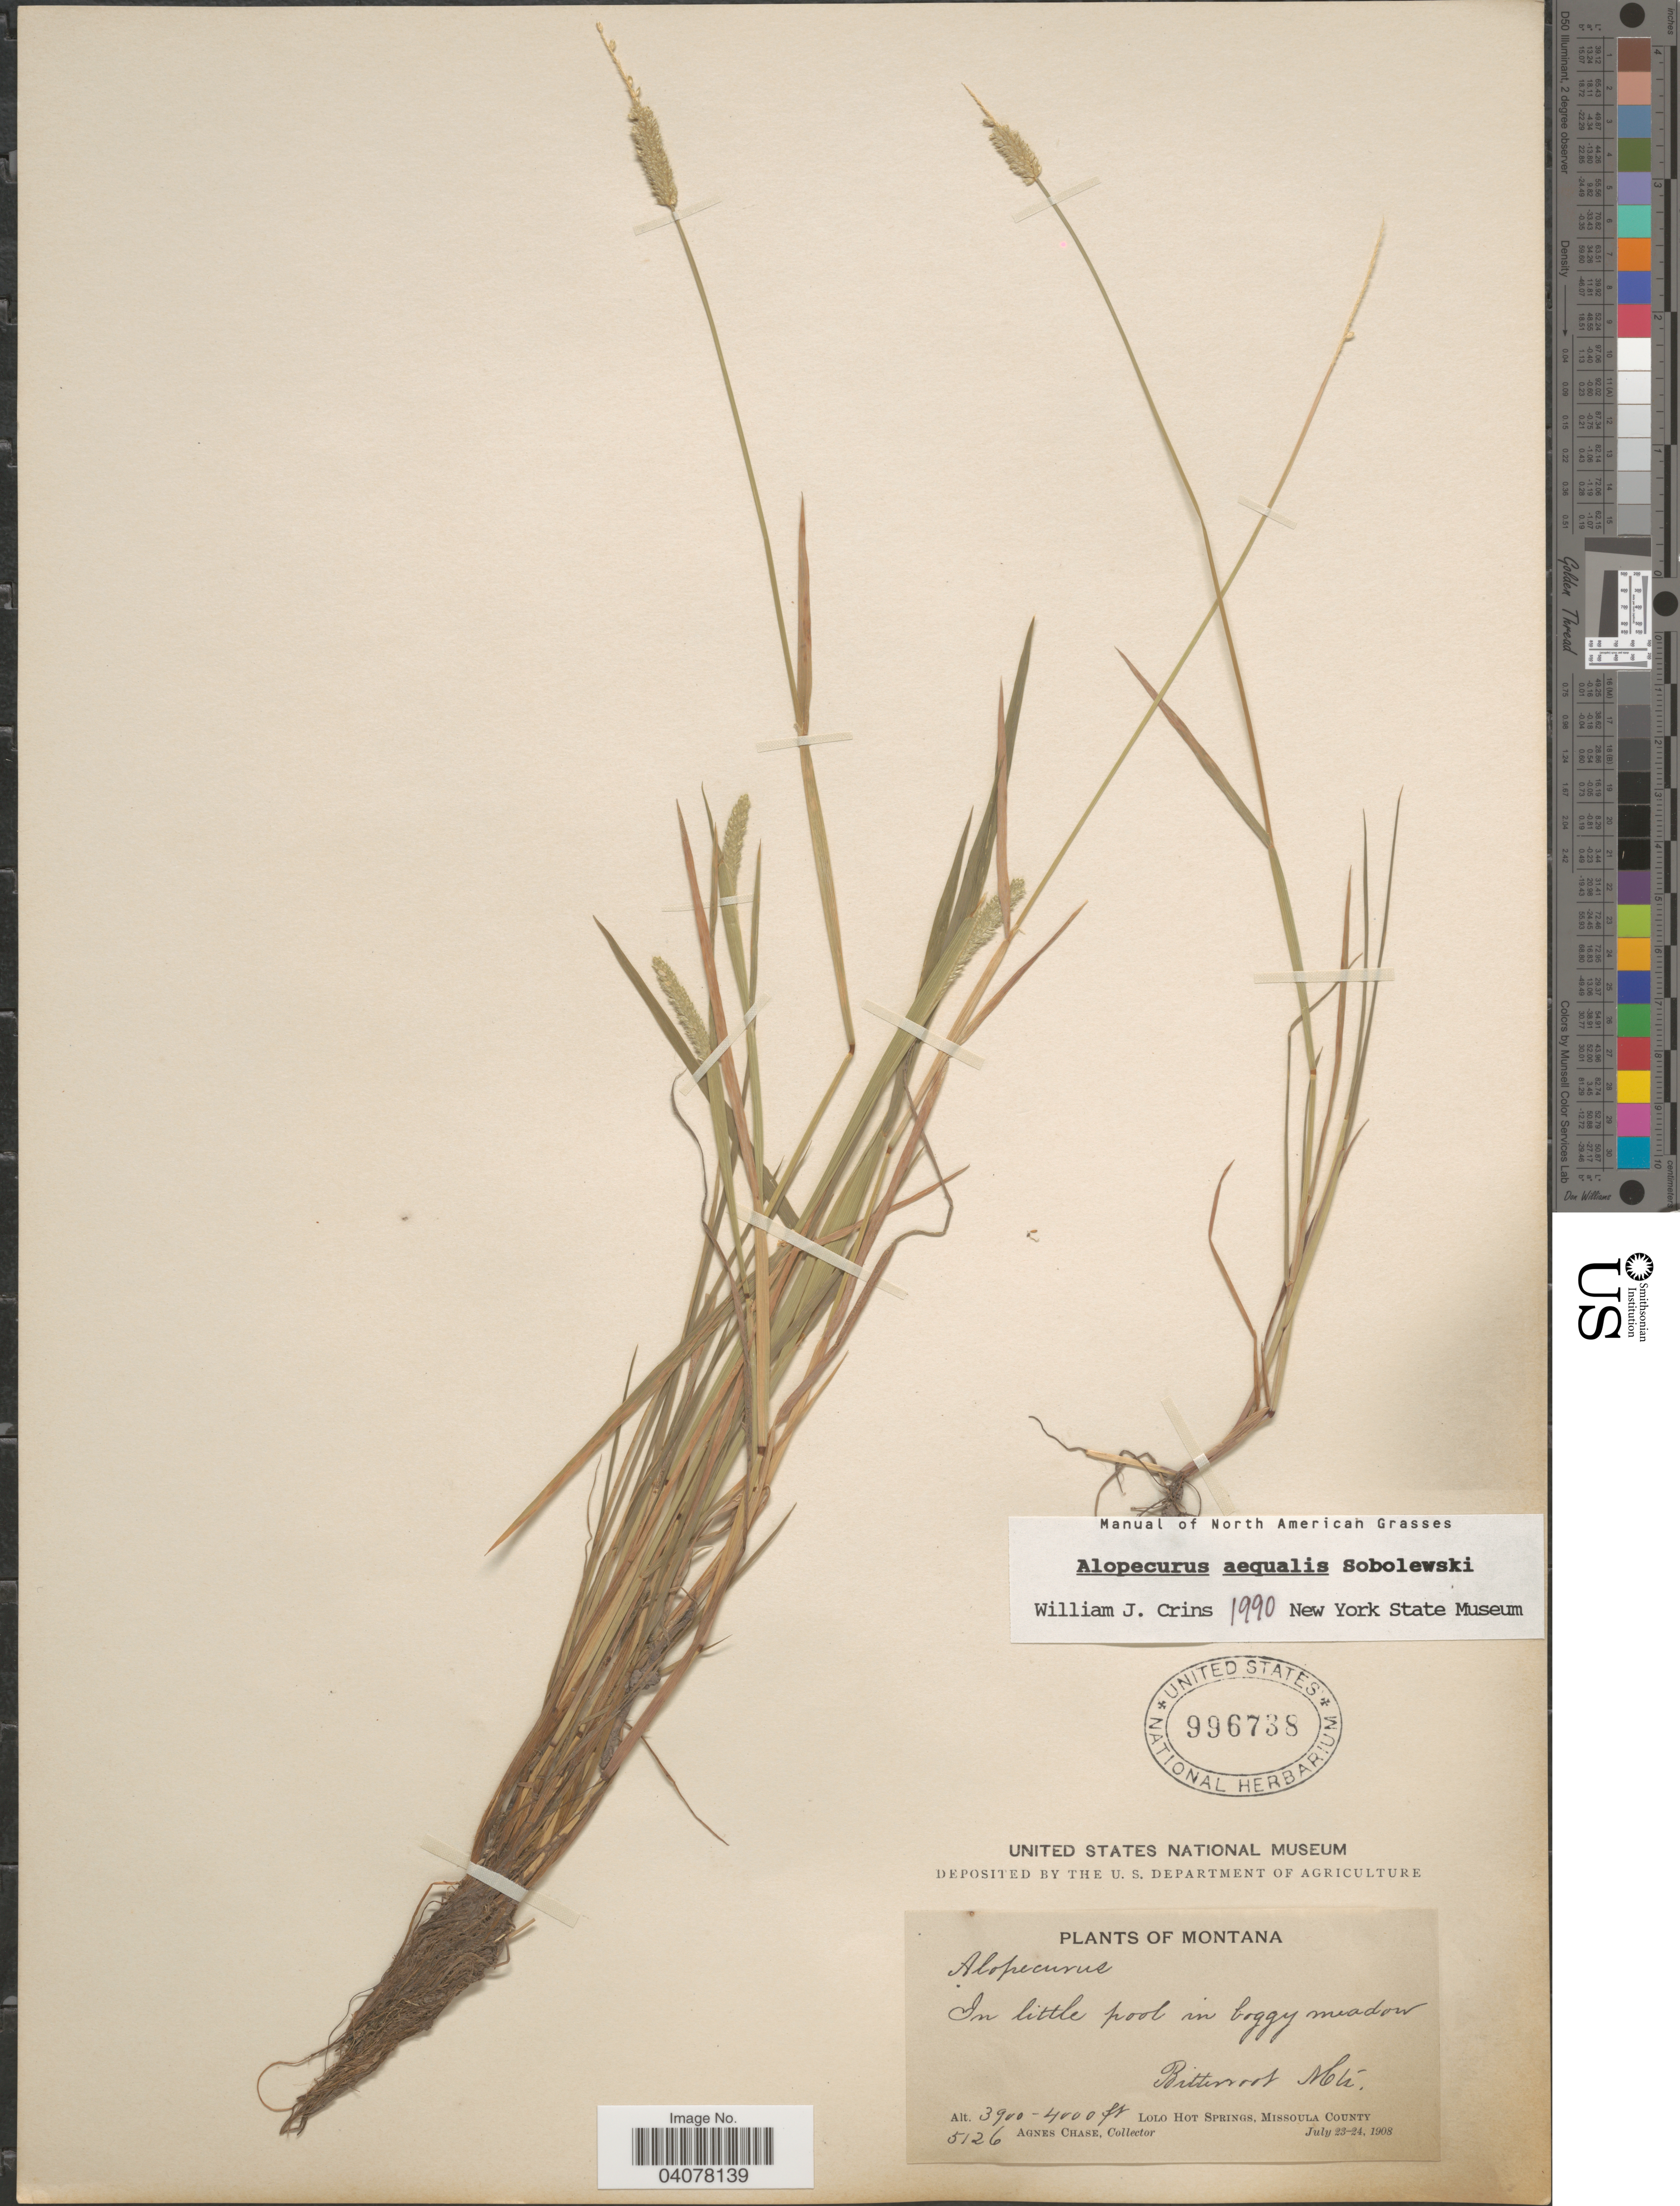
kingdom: Plantae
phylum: Tracheophyta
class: Liliopsida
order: Poales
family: Poaceae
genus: Alopecurus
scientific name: Alopecurus aequalis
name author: Sobol.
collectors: A. Chase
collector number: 5126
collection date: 1908-07-23/1908-07-24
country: United States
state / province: Montana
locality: In little pool in boggy meadow. Bitterroot Mts. Lolo Hot Springs, Missoula County.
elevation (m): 1189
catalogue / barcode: US 996738